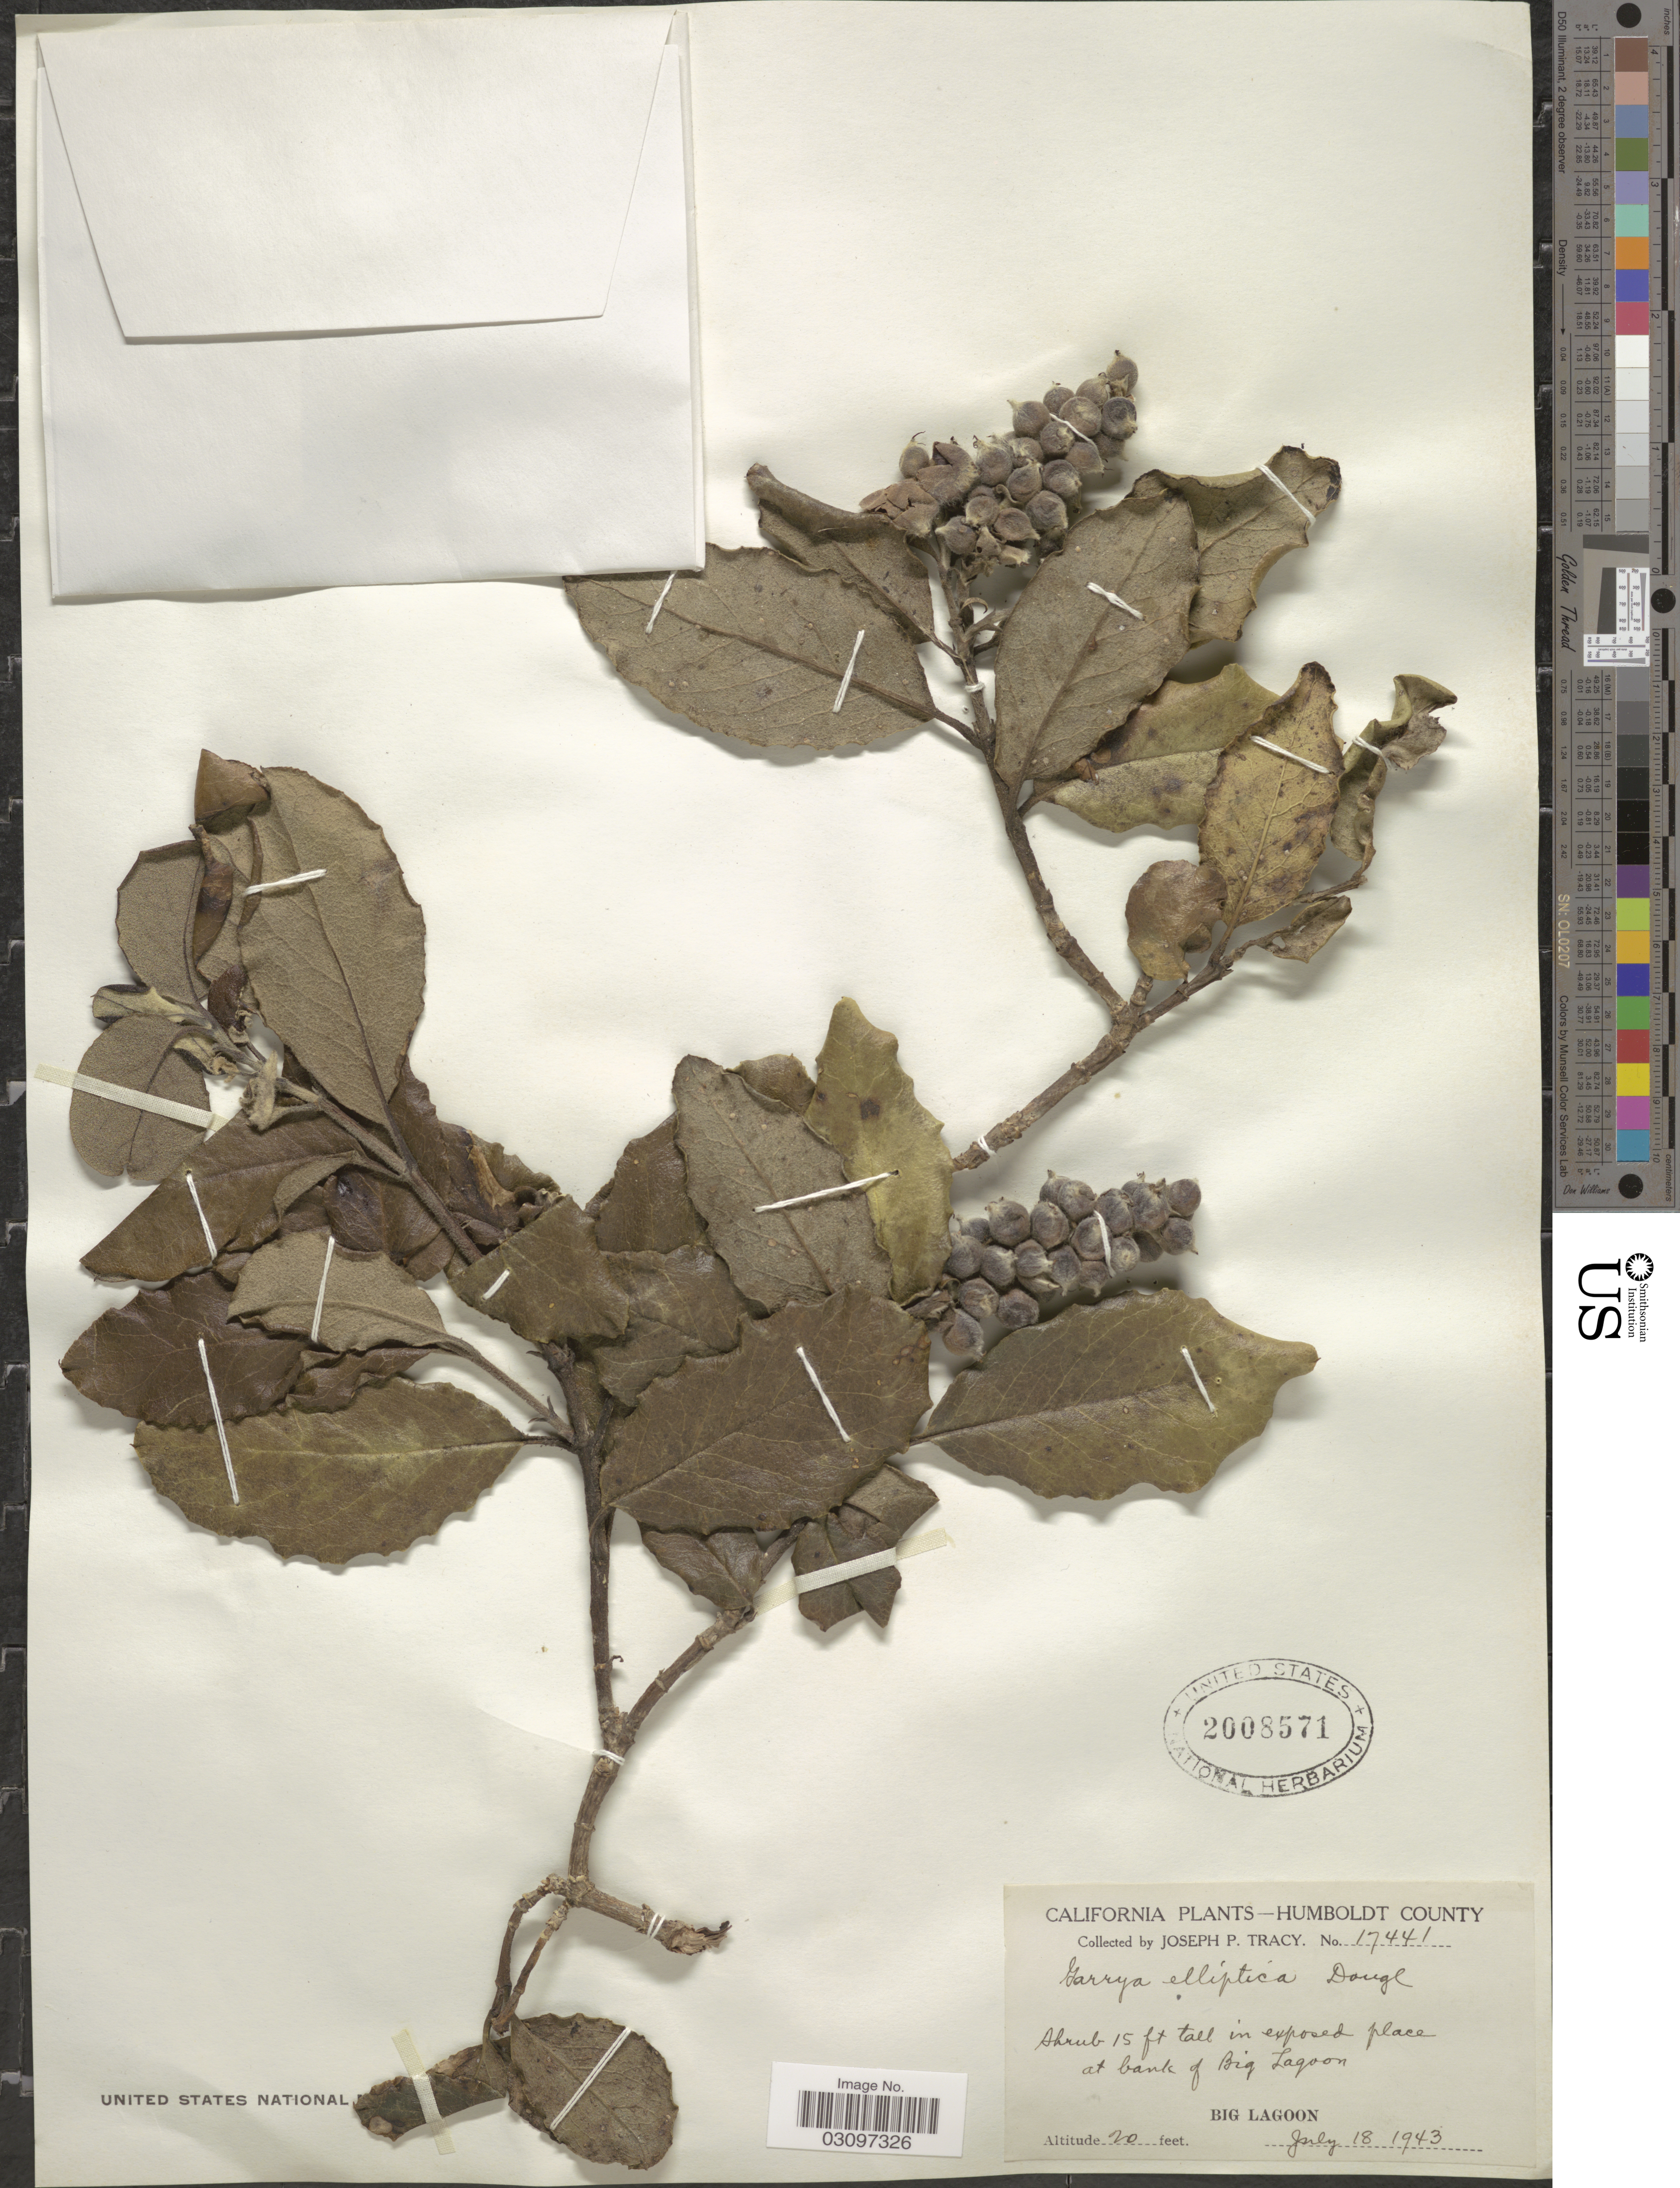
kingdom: Plantae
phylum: Tracheophyta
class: Magnoliopsida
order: Garryales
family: Garryaceae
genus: Garrya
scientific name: Garrya elliptica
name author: Douglas ex Lindl.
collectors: J. Tracy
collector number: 17441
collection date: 1943-07-18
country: United States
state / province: California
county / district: Humboldt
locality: Humboldt County. At bank of Big Lagoon. Big Lagoon.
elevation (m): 6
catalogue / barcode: US 2008571